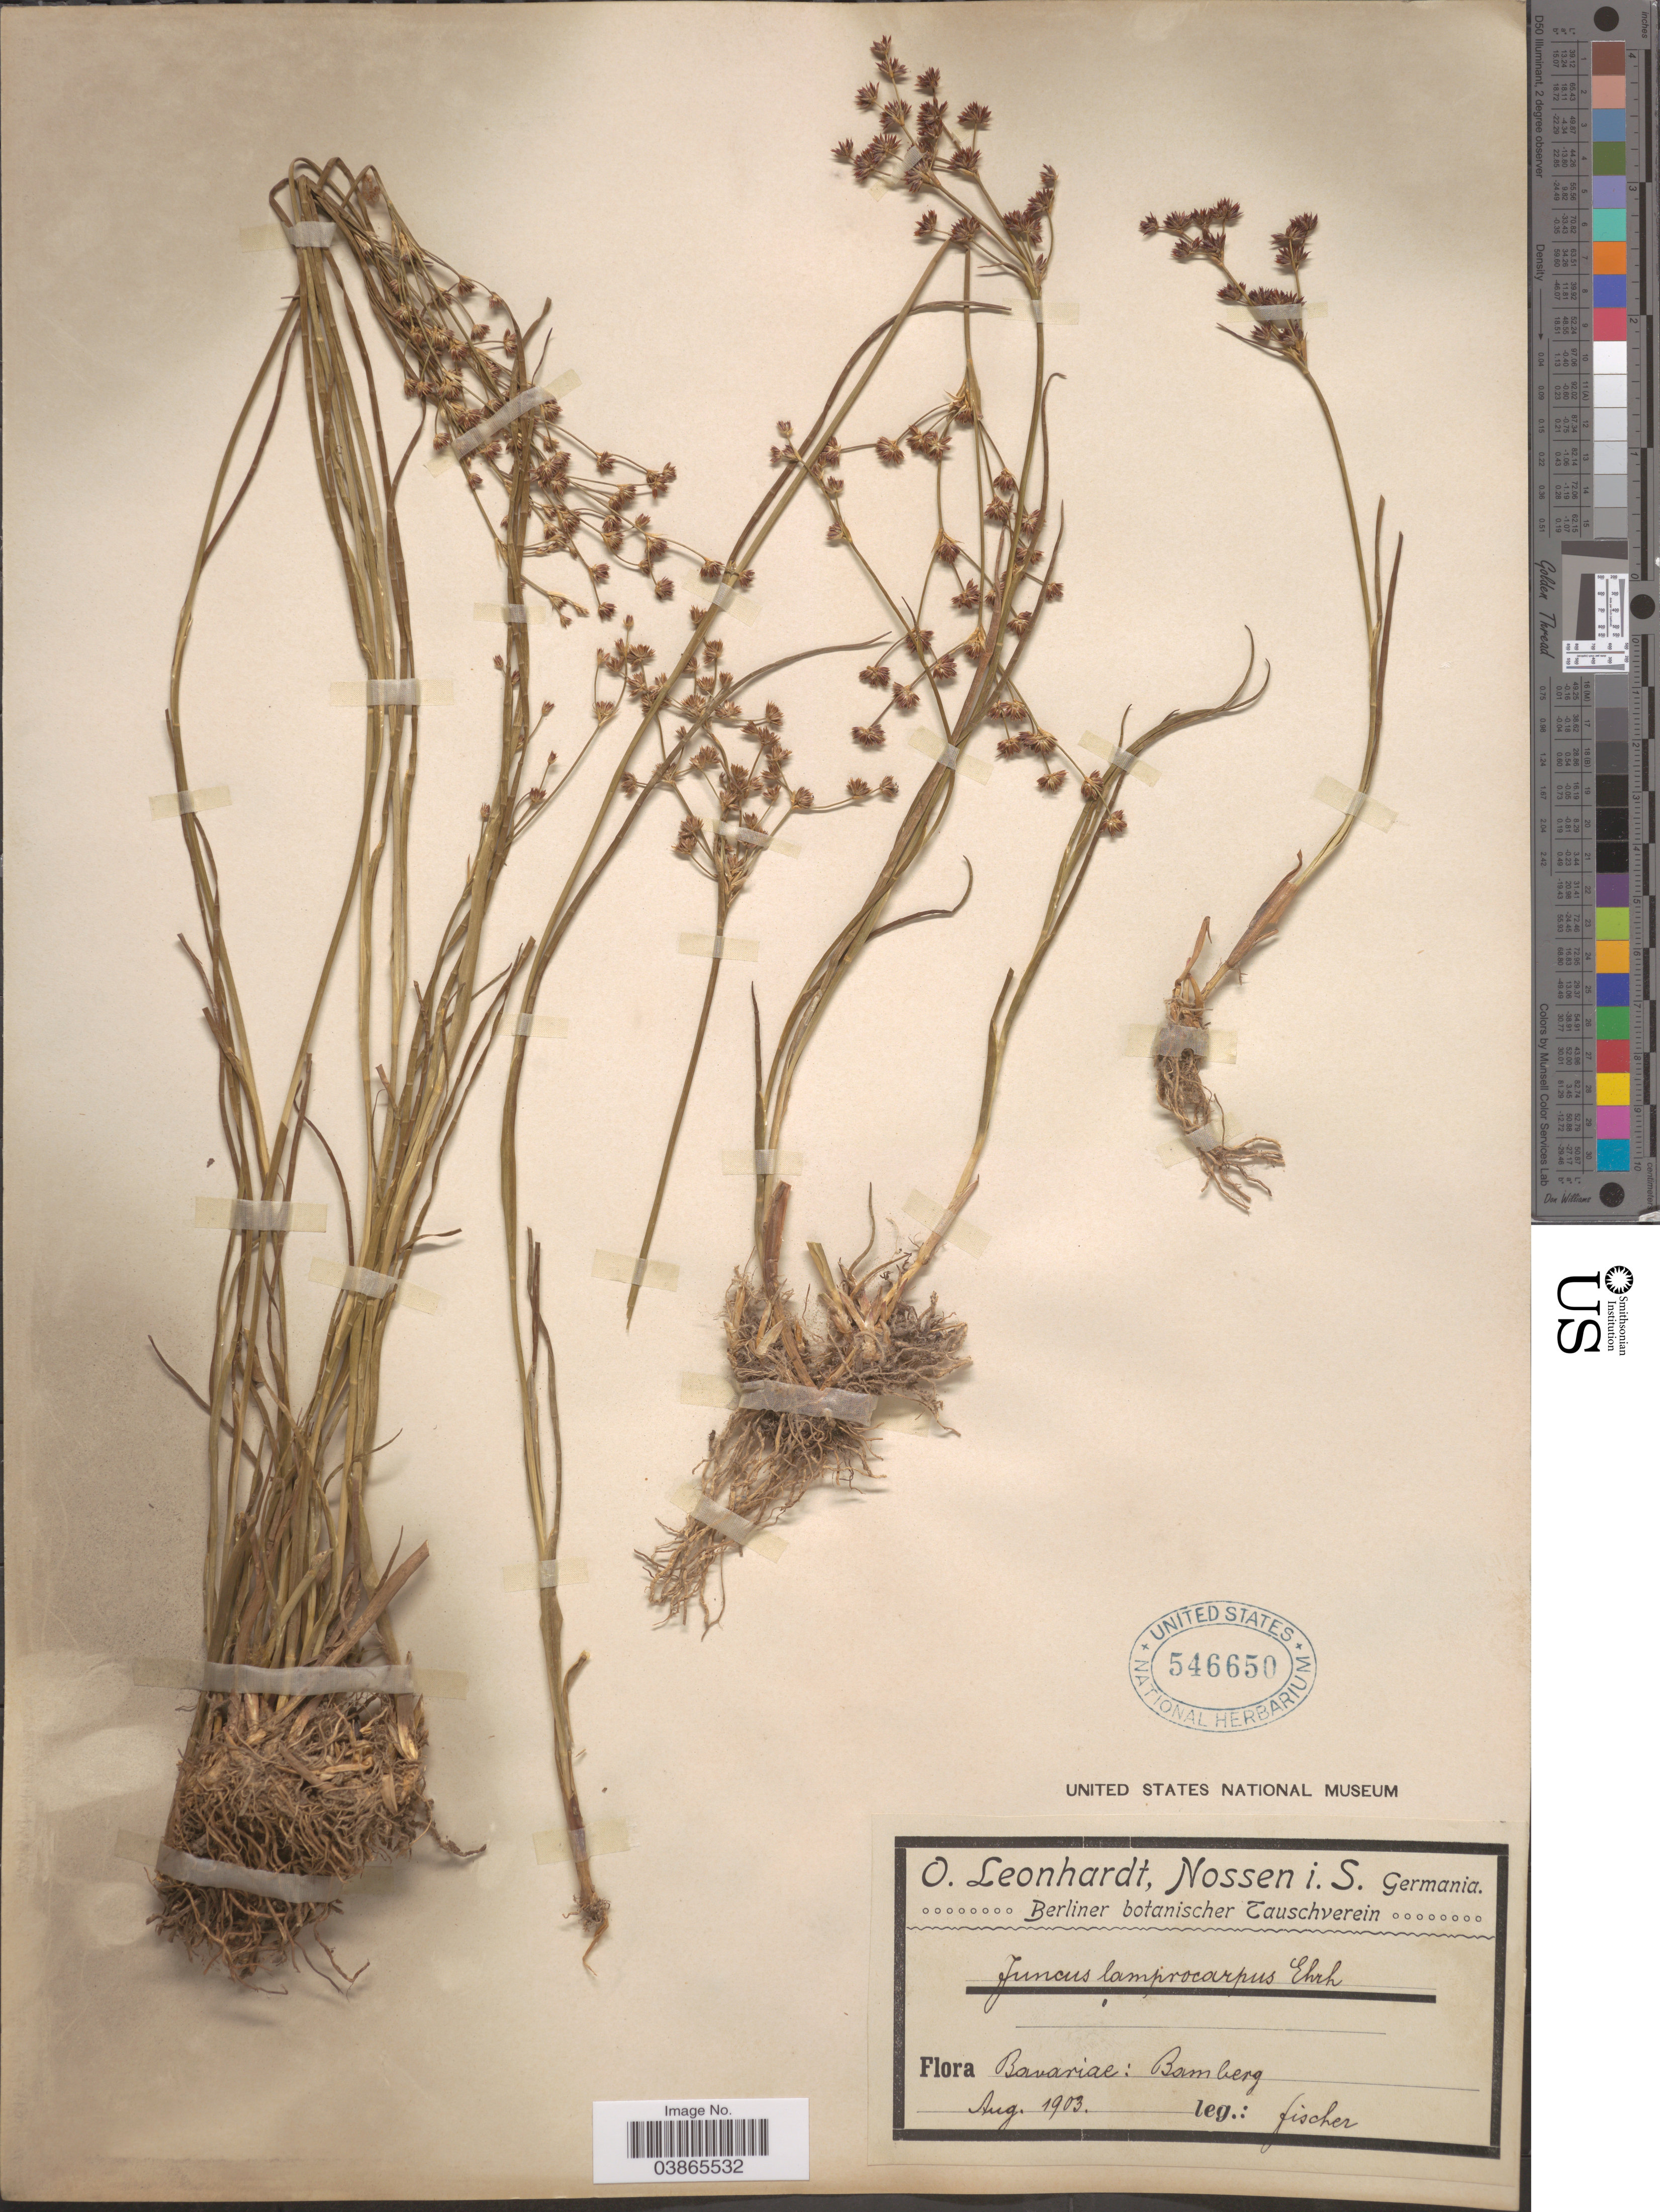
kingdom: Plantae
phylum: Tracheophyta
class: Liliopsida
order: Poales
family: Juncaceae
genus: Juncus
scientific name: Juncus lampocarpus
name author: Ehrh.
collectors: -- Fischer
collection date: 1903-08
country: Germany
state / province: Bayern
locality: Bavariae: Bamberg.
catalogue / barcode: US 546650